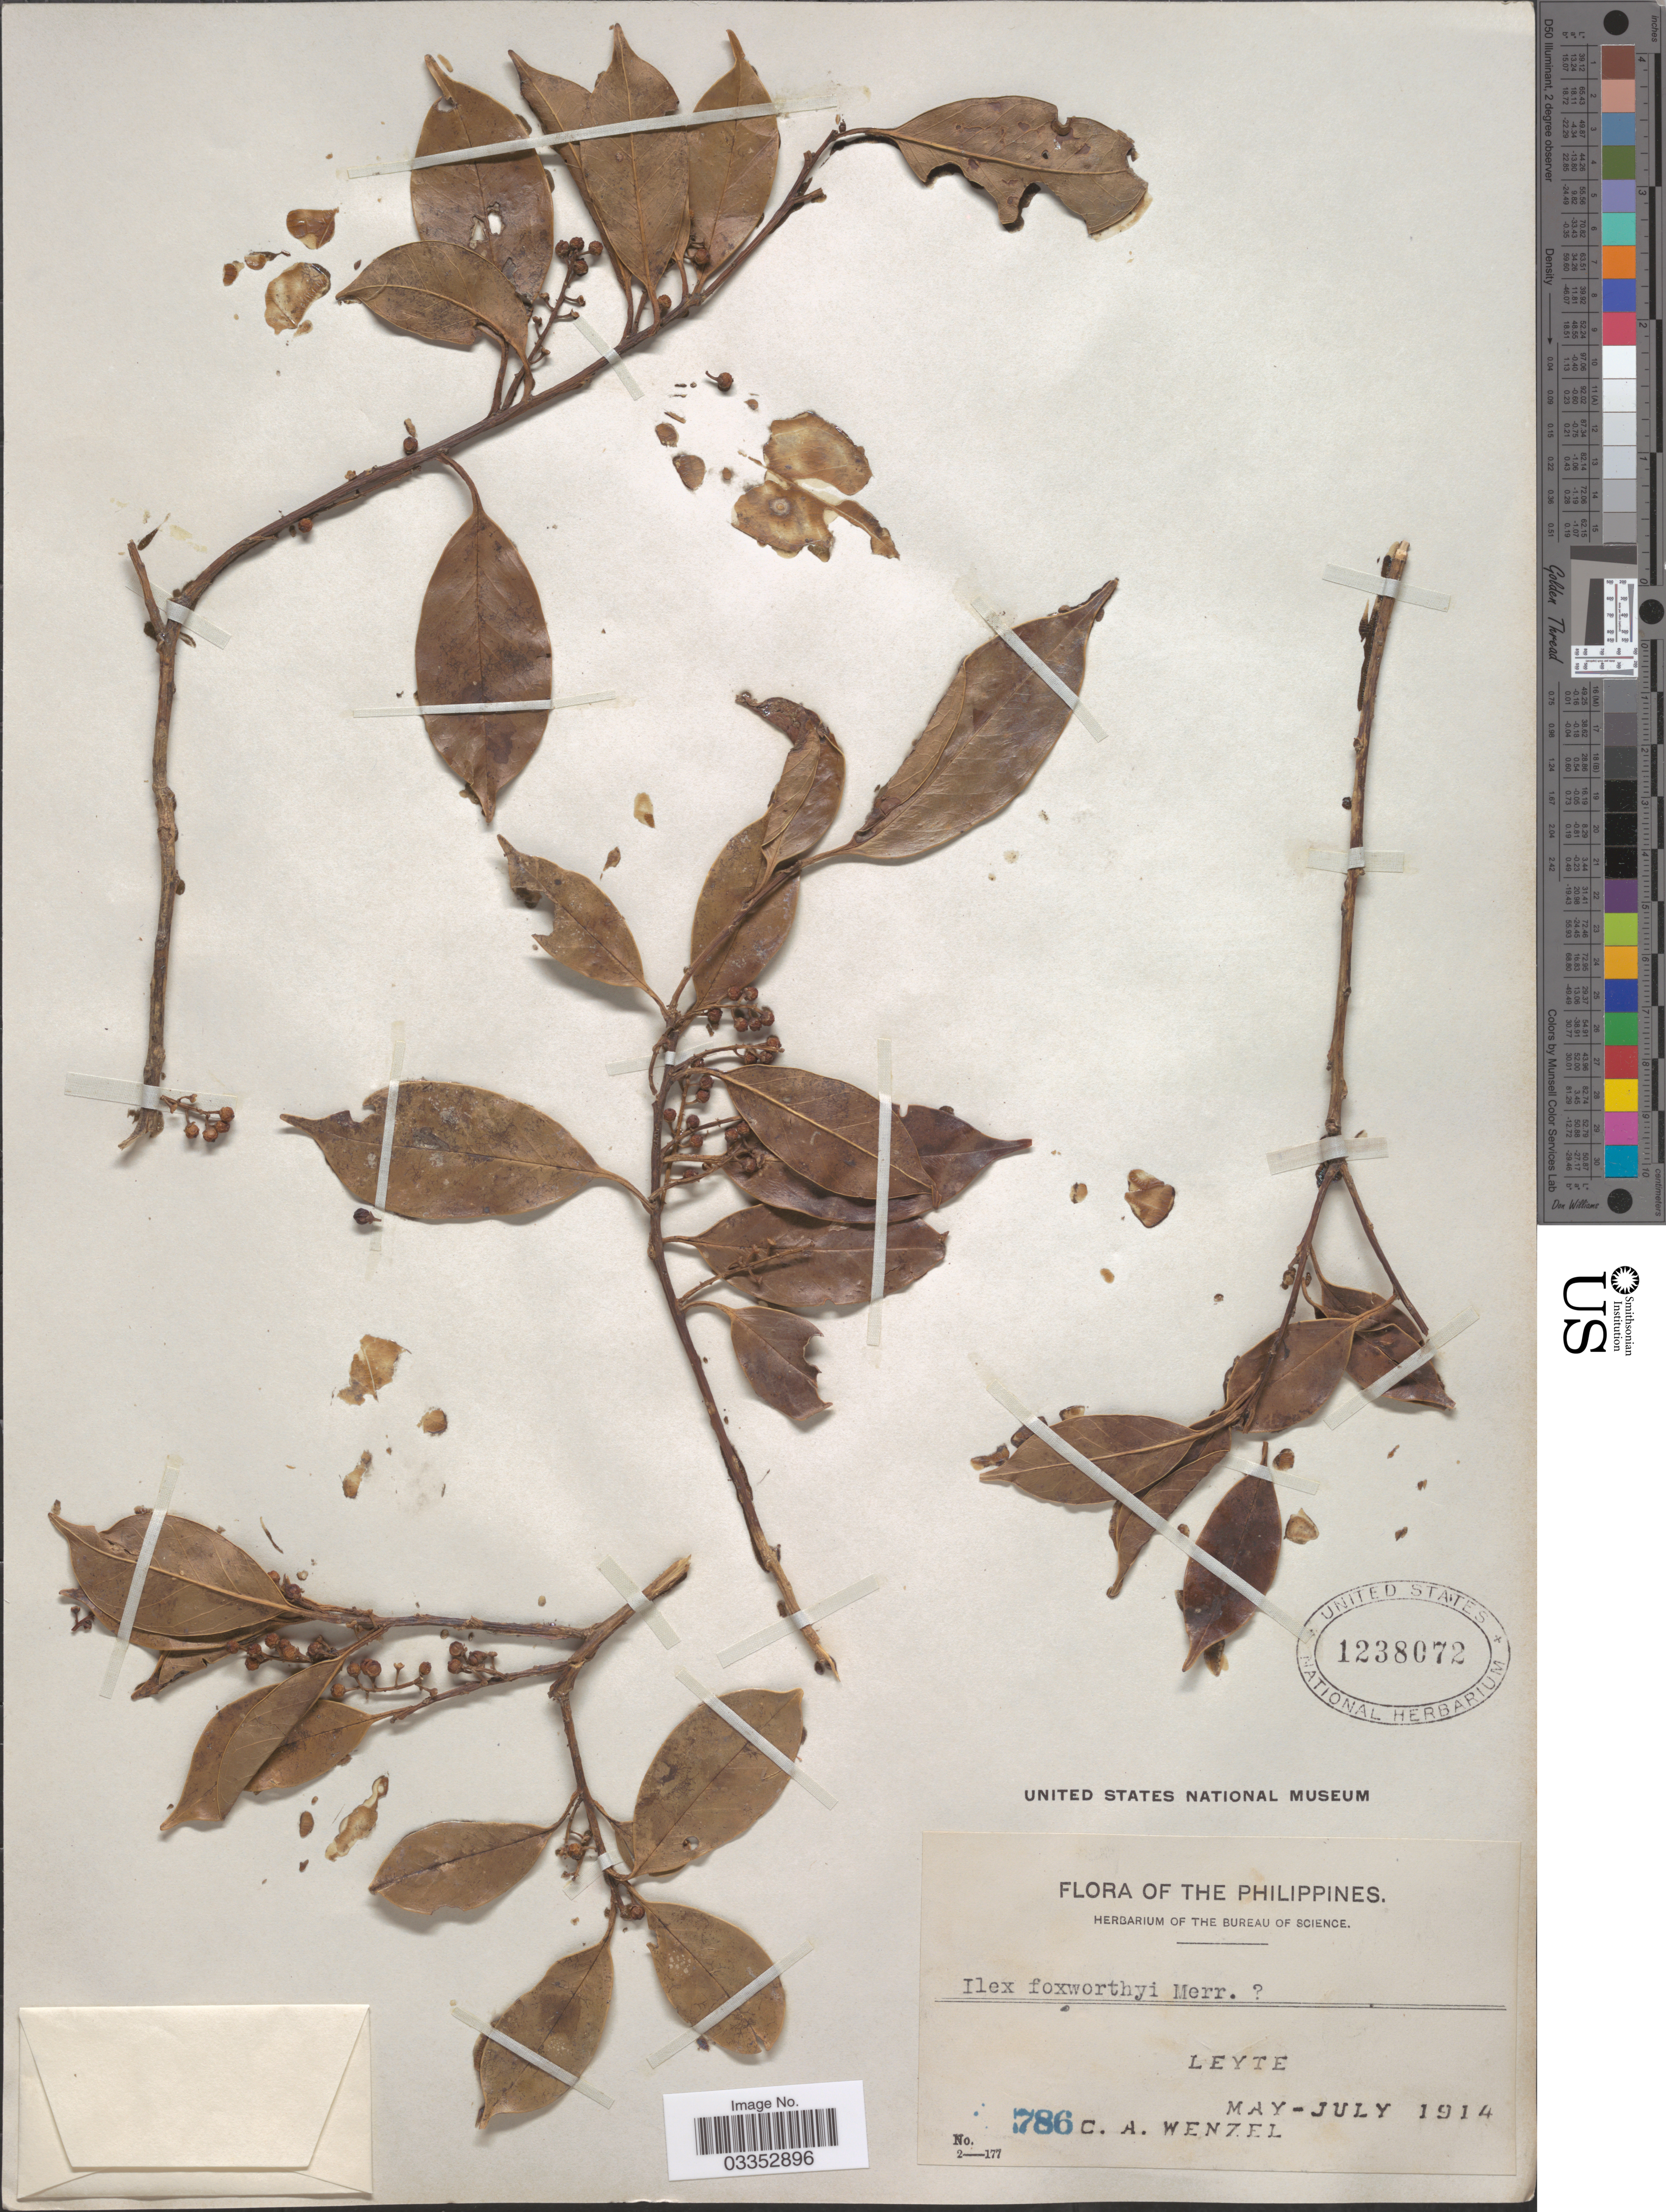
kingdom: Plantae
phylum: Tracheophyta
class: Magnoliopsida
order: Aquifoliales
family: Aquifoliaceae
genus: Ilex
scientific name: Ilex foxworthyi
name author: Merr.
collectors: C. Wenzel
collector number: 786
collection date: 1914-05/1914-07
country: Philippines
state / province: Eastern Visayas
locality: Leyte.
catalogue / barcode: US 1238072